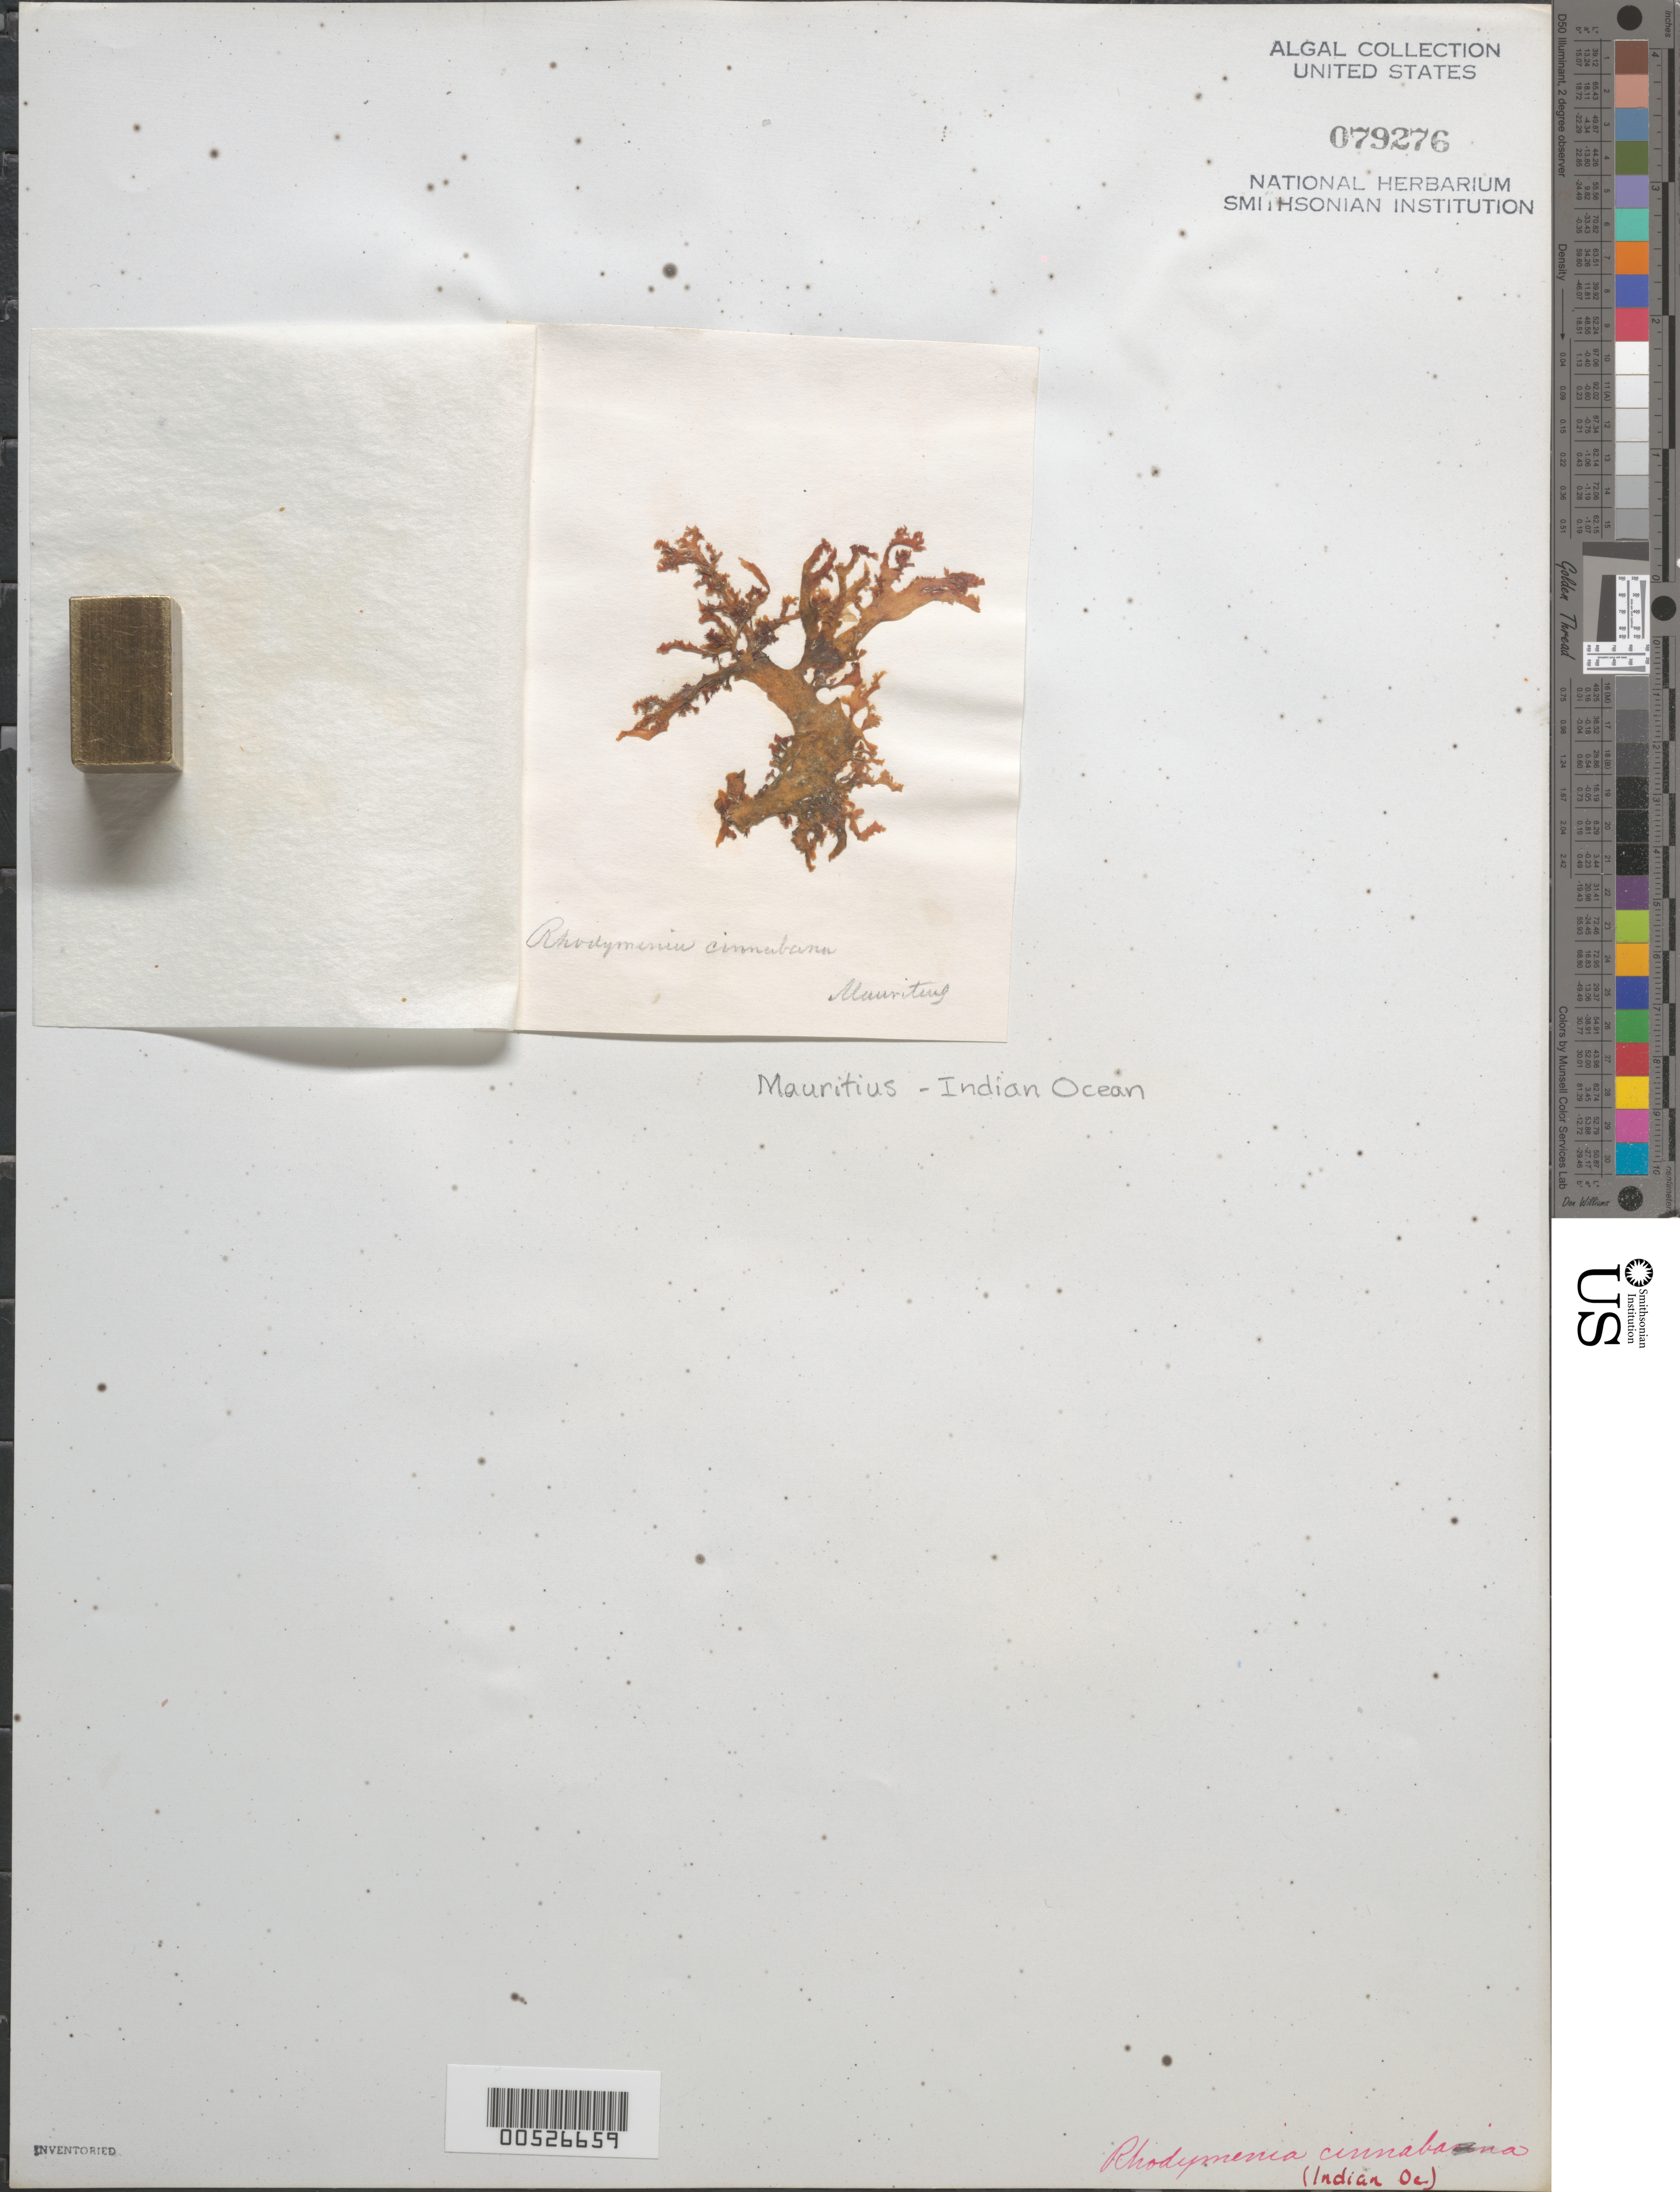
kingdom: Plantae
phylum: Rhodophyta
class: Florideophyceae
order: Rhodymeniales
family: Rhodymeniaceae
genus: Rhodymenia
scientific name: Rhodymenia cinnabana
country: Mauritius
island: Mauritius Island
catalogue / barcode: US 79276